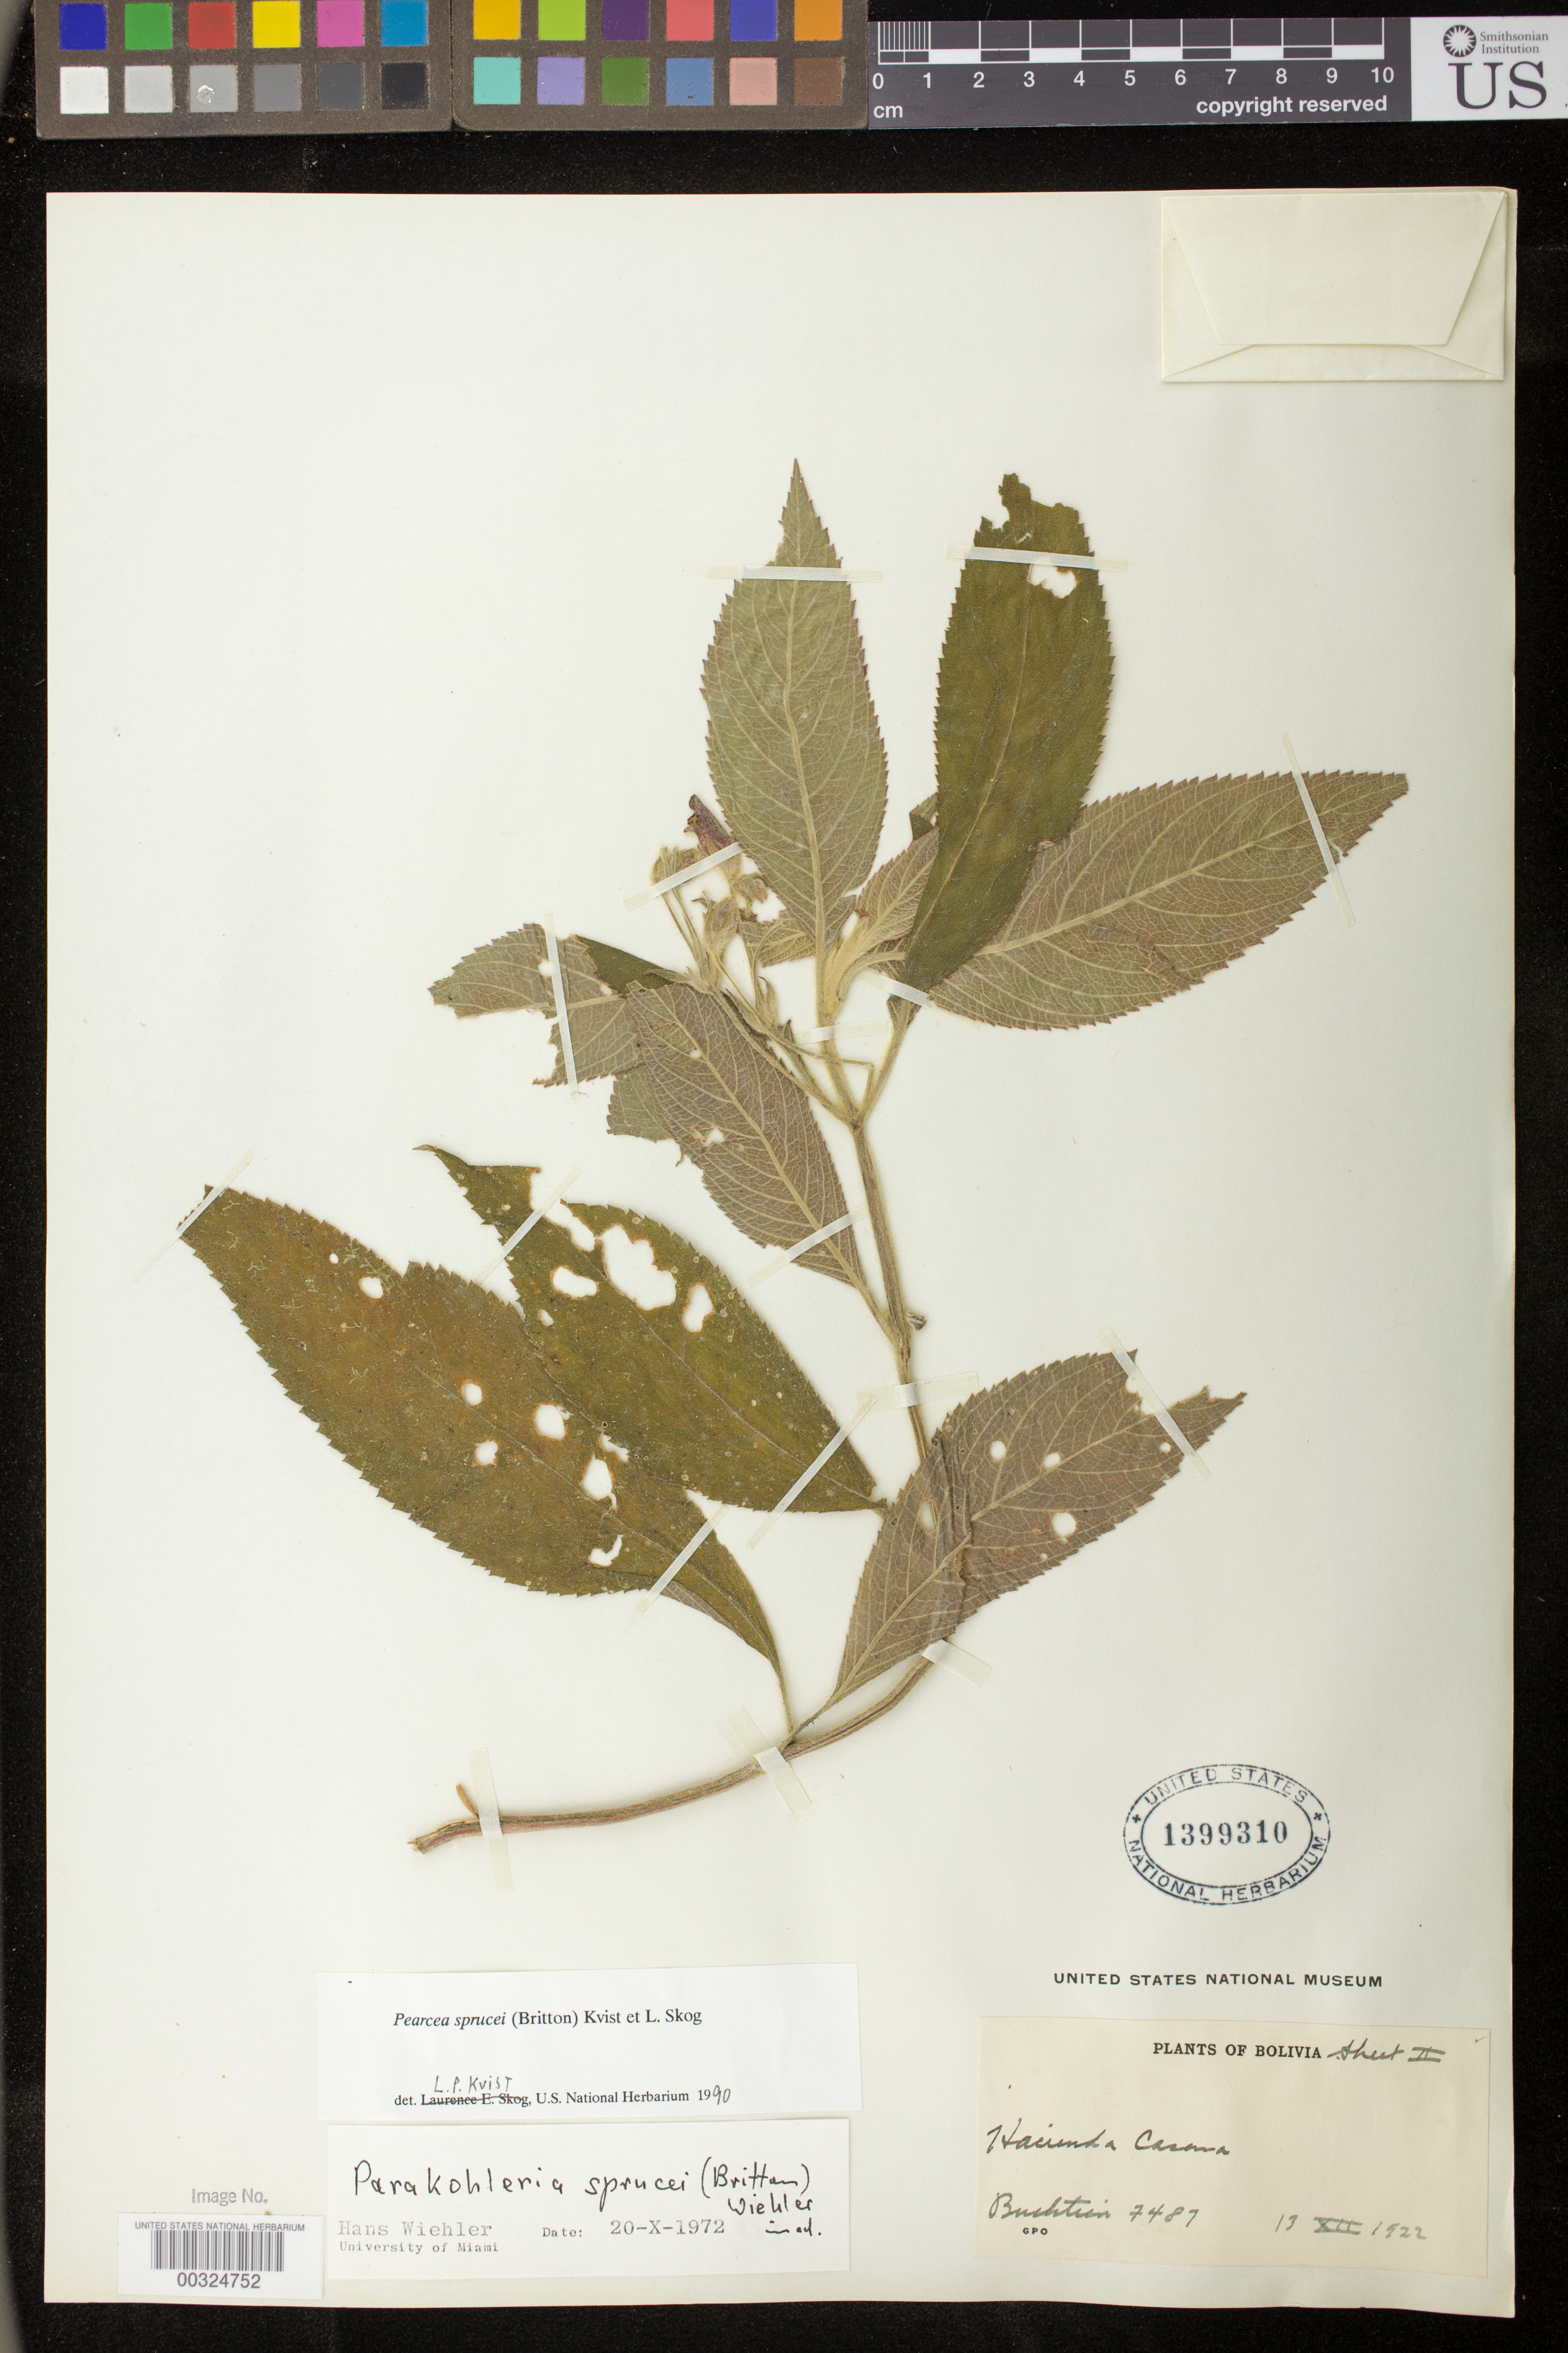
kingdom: Plantae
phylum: Tracheophyta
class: Magnoliopsida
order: Lamiales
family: Gesneriaceae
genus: Pearcea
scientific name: Pearcea sprucei var. sprucei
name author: (Britton ex Rusby) L.P. Kvist & L.E. Skog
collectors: O. Buchtien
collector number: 7487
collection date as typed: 13 Dec 1922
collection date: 1922-12-13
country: Bolivia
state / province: La Paz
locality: Hacienda Carana above road to Tipuani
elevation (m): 1400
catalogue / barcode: US 1399310